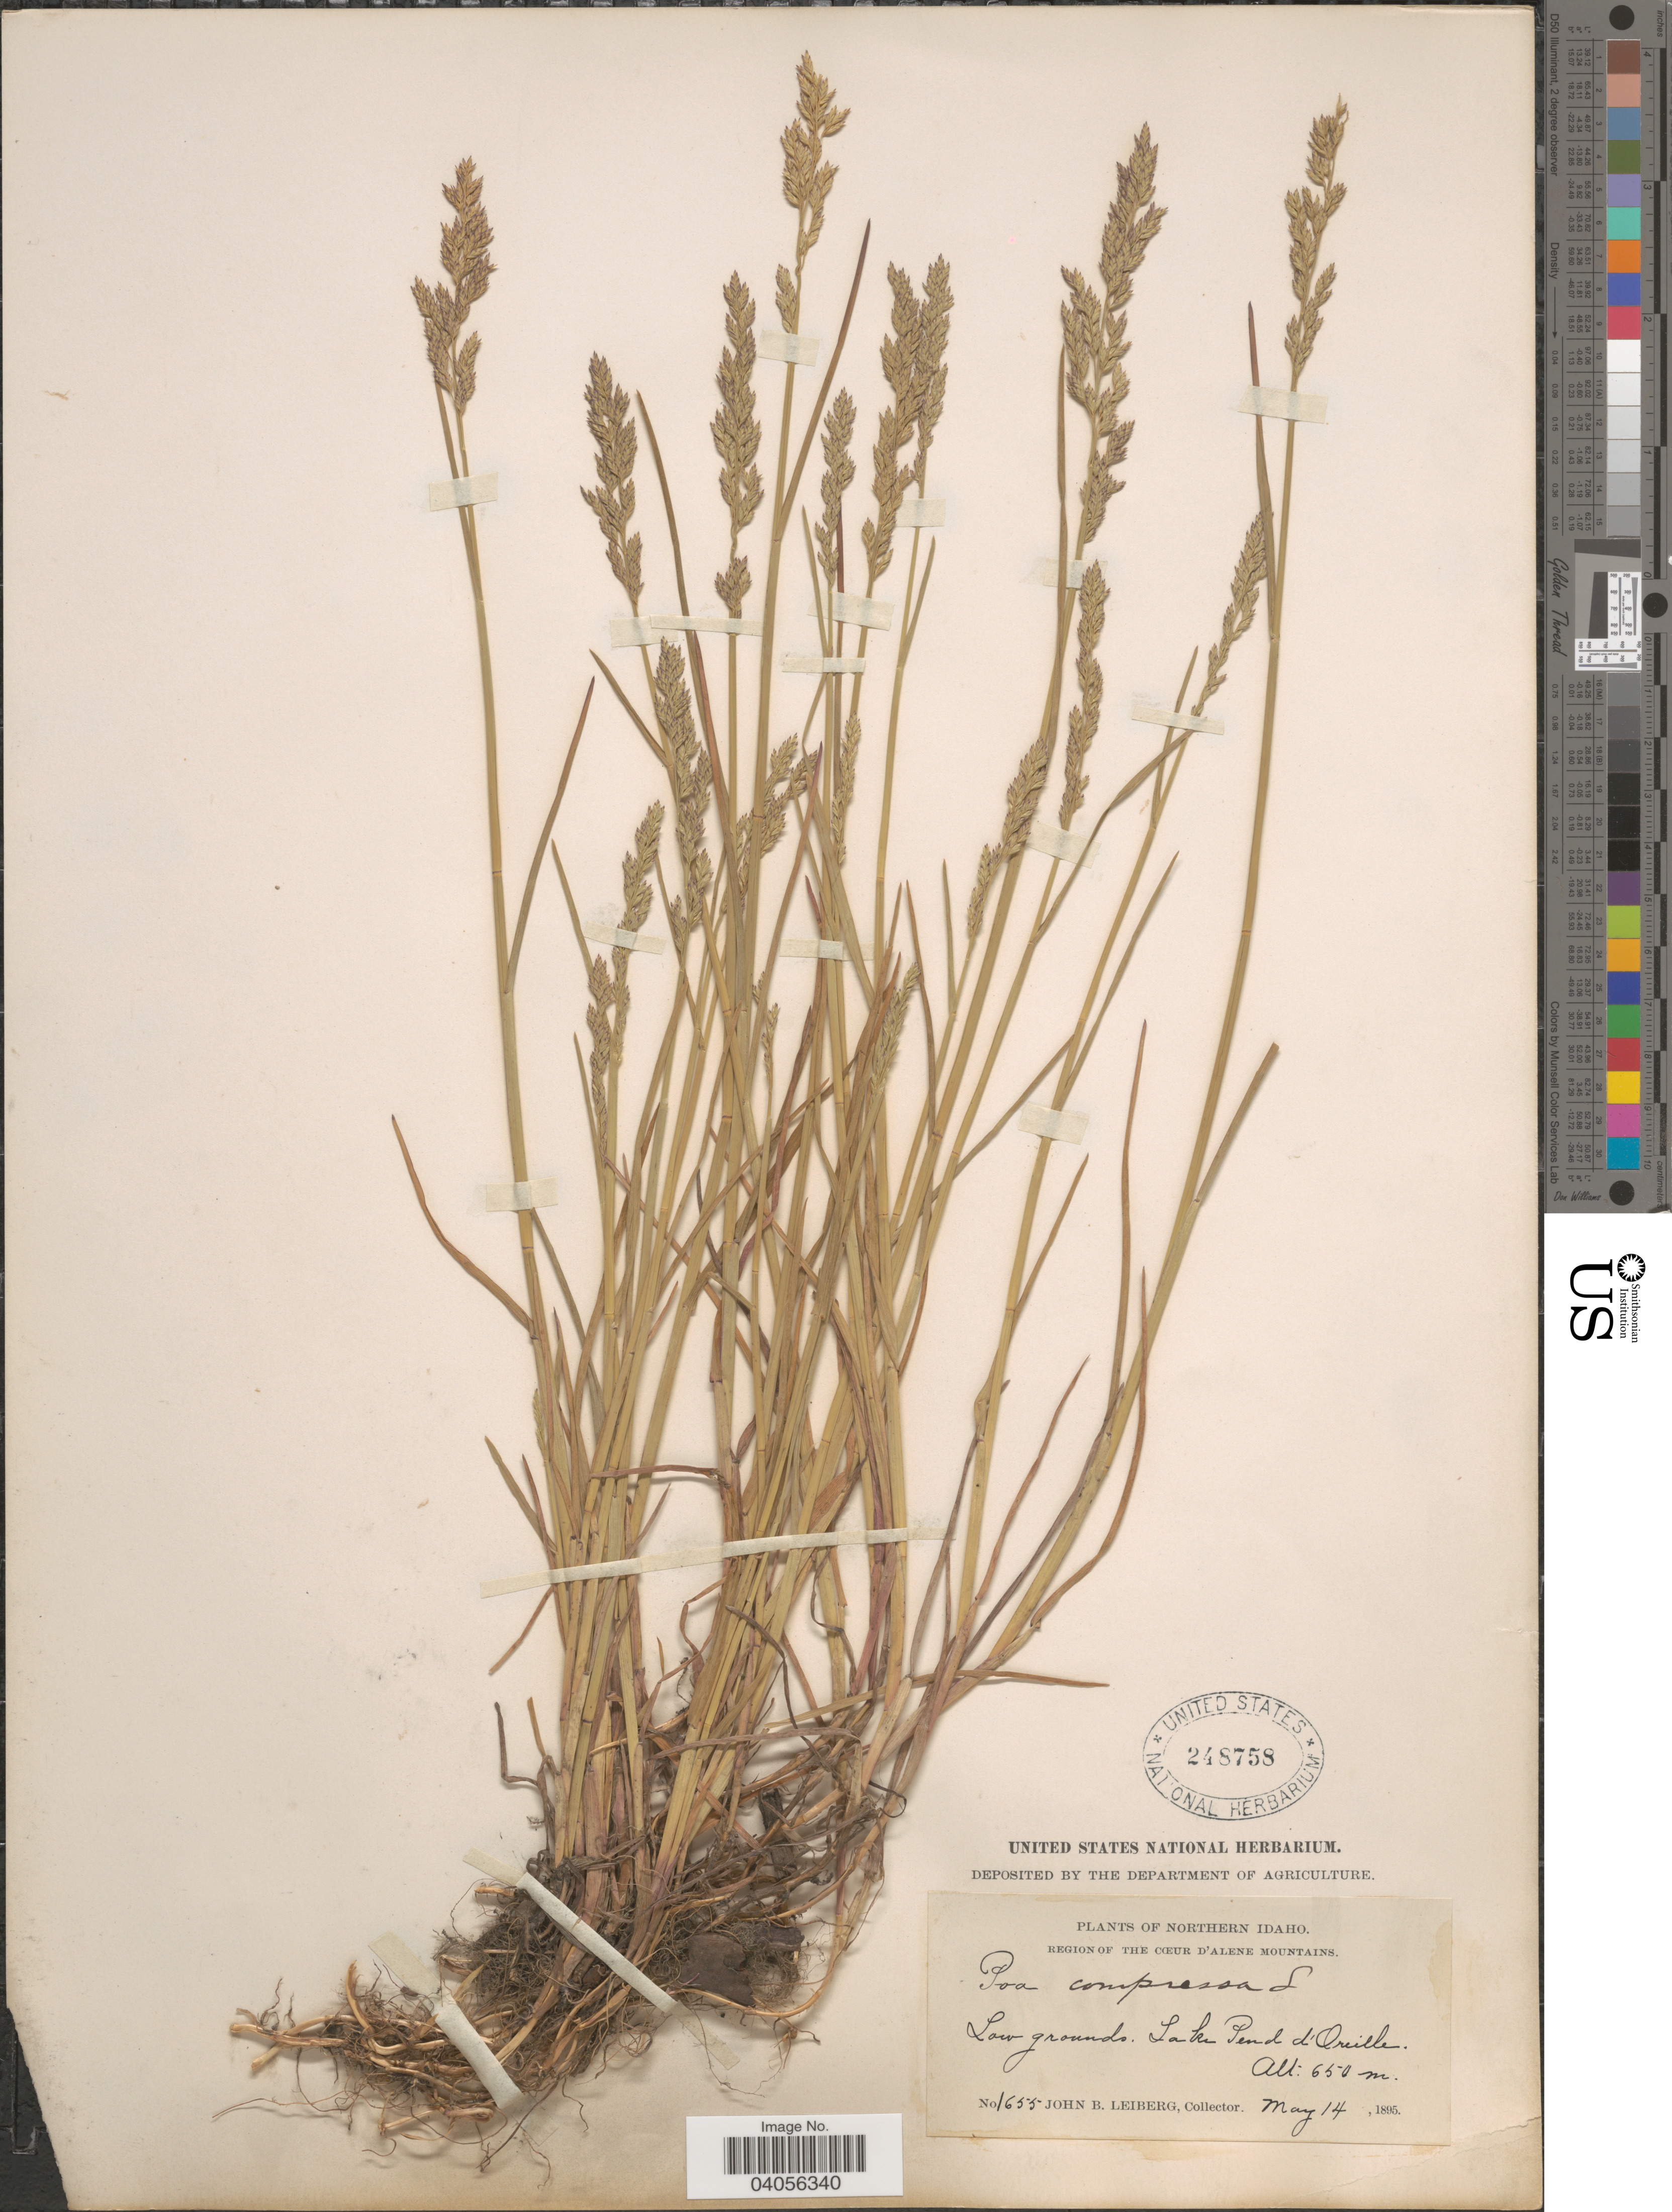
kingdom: Plantae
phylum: Tracheophyta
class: Liliopsida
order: Poales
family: Poaceae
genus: Poa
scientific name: Poa compressa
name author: L.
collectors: J. B. Leiberg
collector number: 1655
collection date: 1895-05-14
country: United States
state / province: Idaho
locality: Northern Idaho. Region of the Cœur d'Alene Mountains. Lake Pend d'Orielle.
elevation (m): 650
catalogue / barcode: US 248758